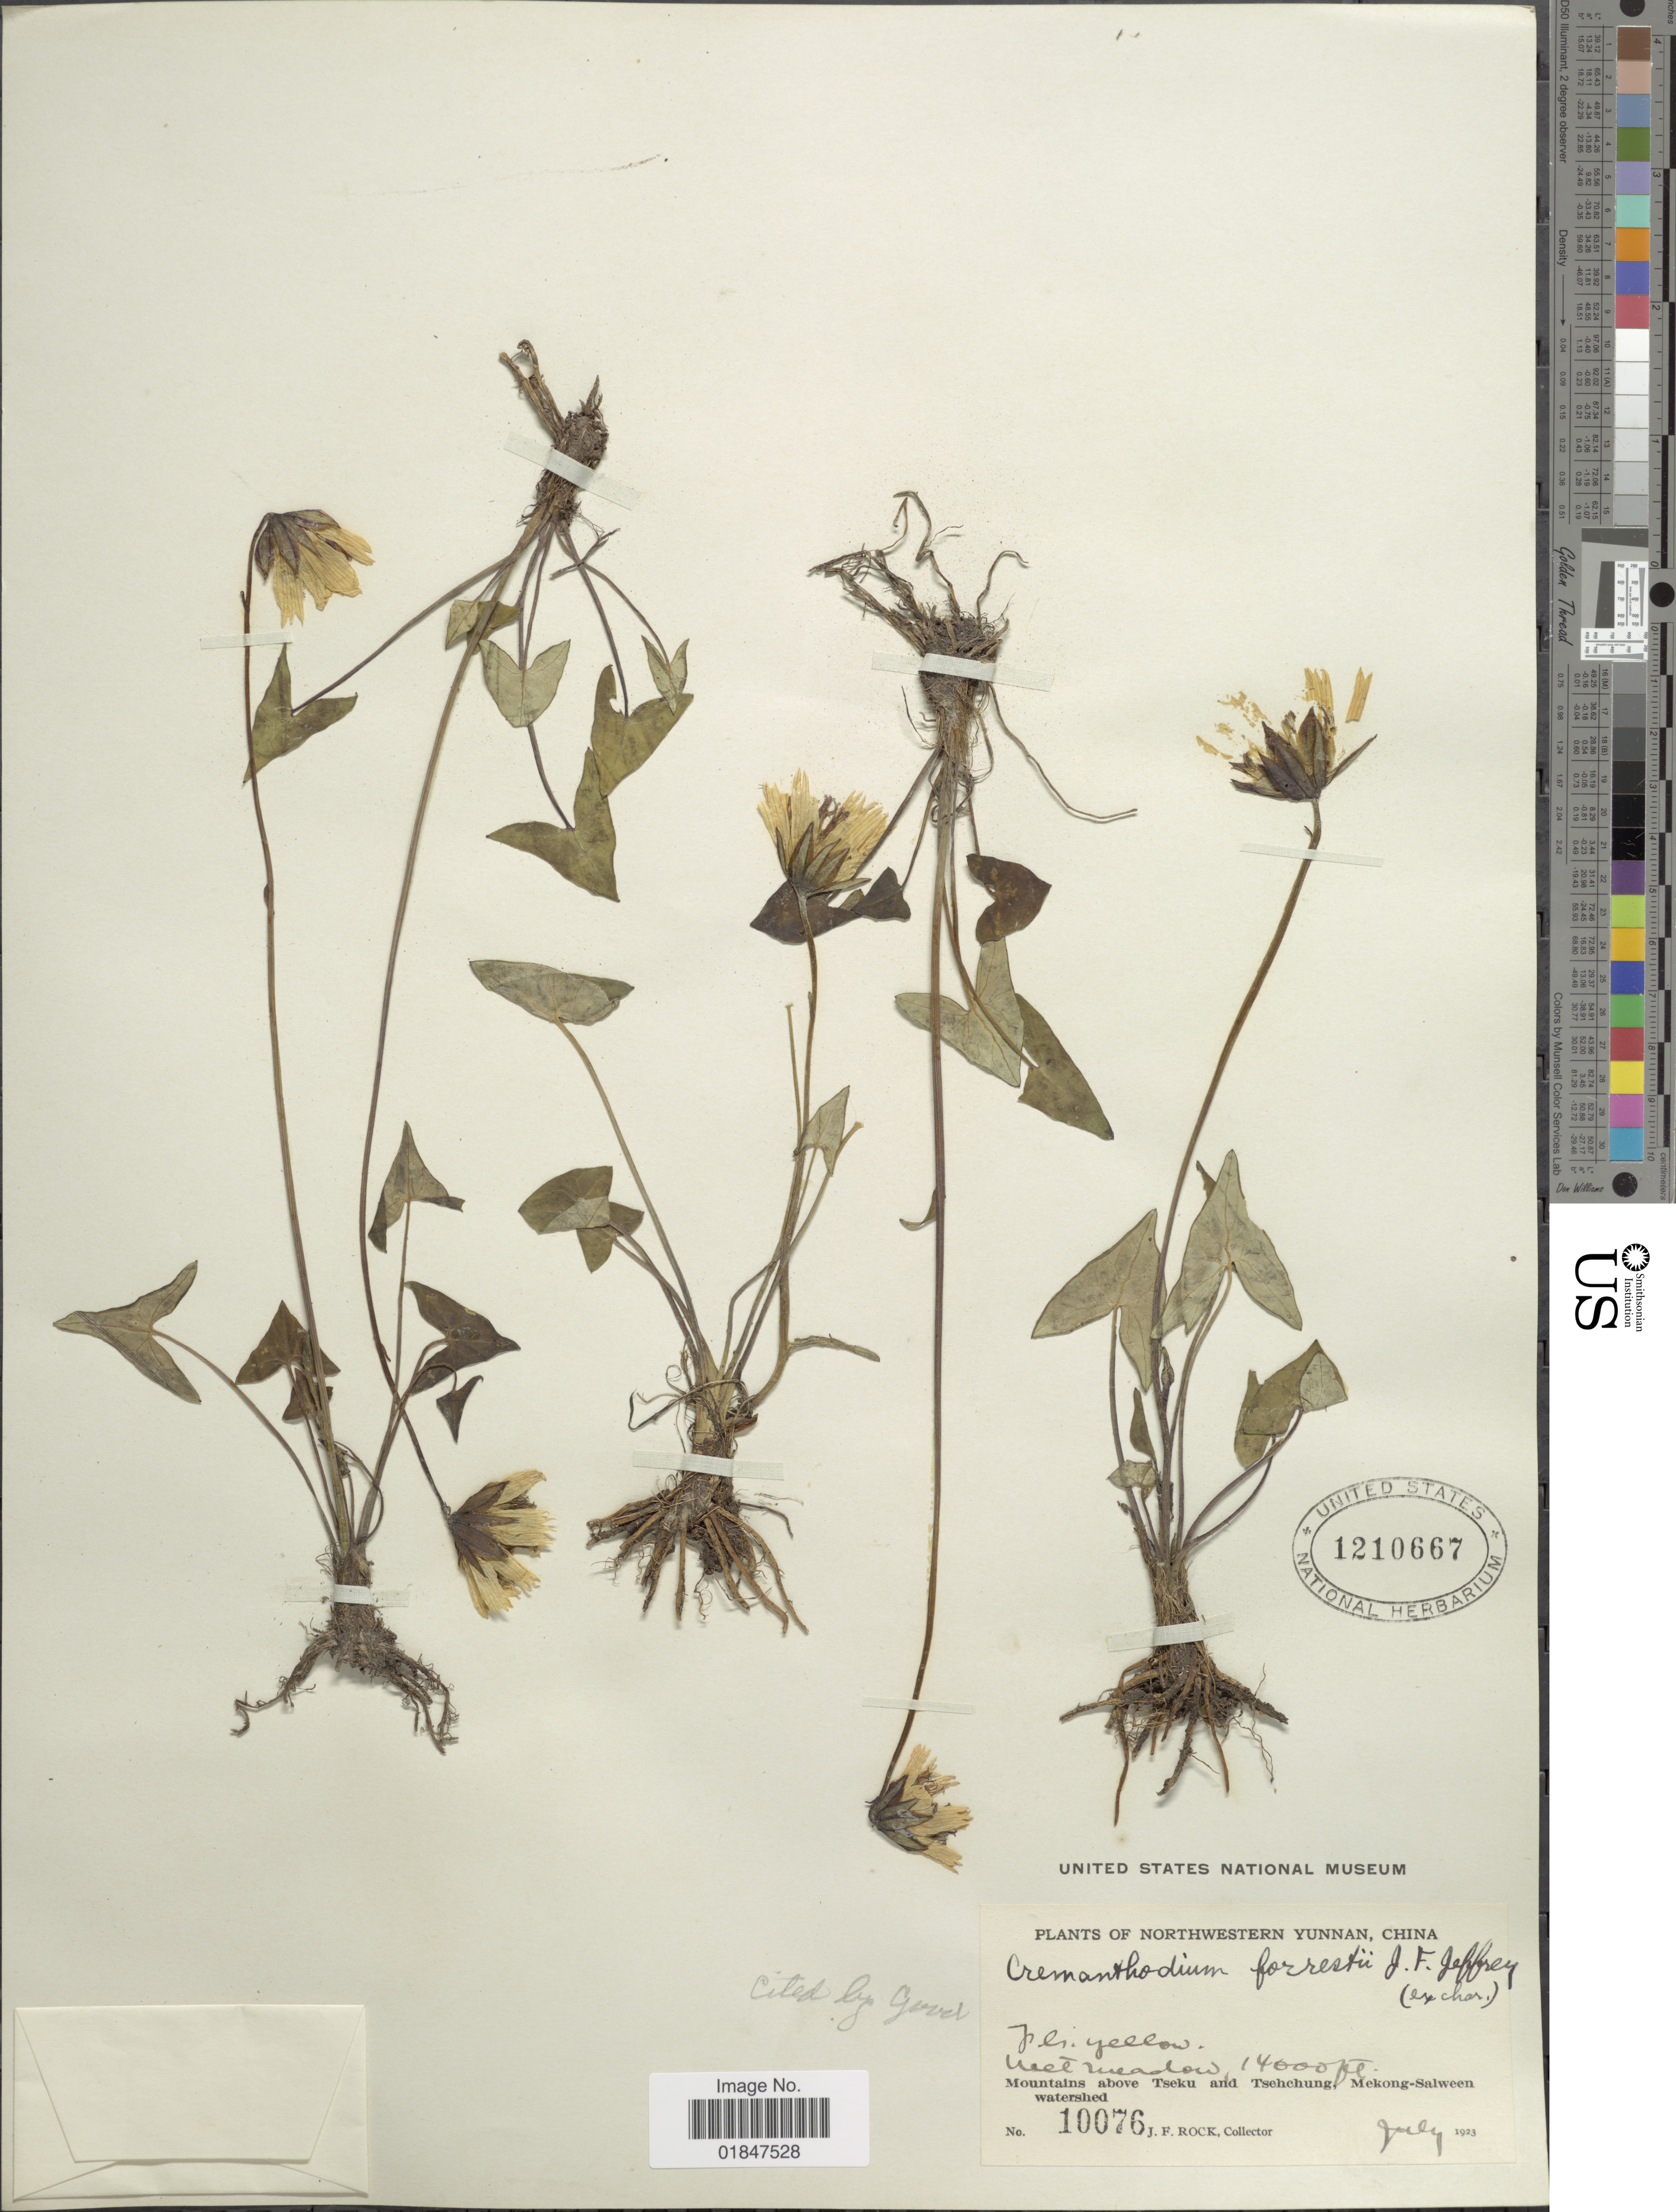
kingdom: Plantae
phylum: Tracheophyta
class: Magnoliopsida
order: Asterales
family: Asteraceae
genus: Cremanthodium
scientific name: Cremanthodium forrestii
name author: Jeffrey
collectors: J. Rock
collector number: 10076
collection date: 1923-07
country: China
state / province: Yunnan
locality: Northwestern Yunnan, Mountains above Tseku and Tsehchung, Mekong-Salween watershed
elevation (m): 4267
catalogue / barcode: US 1210667